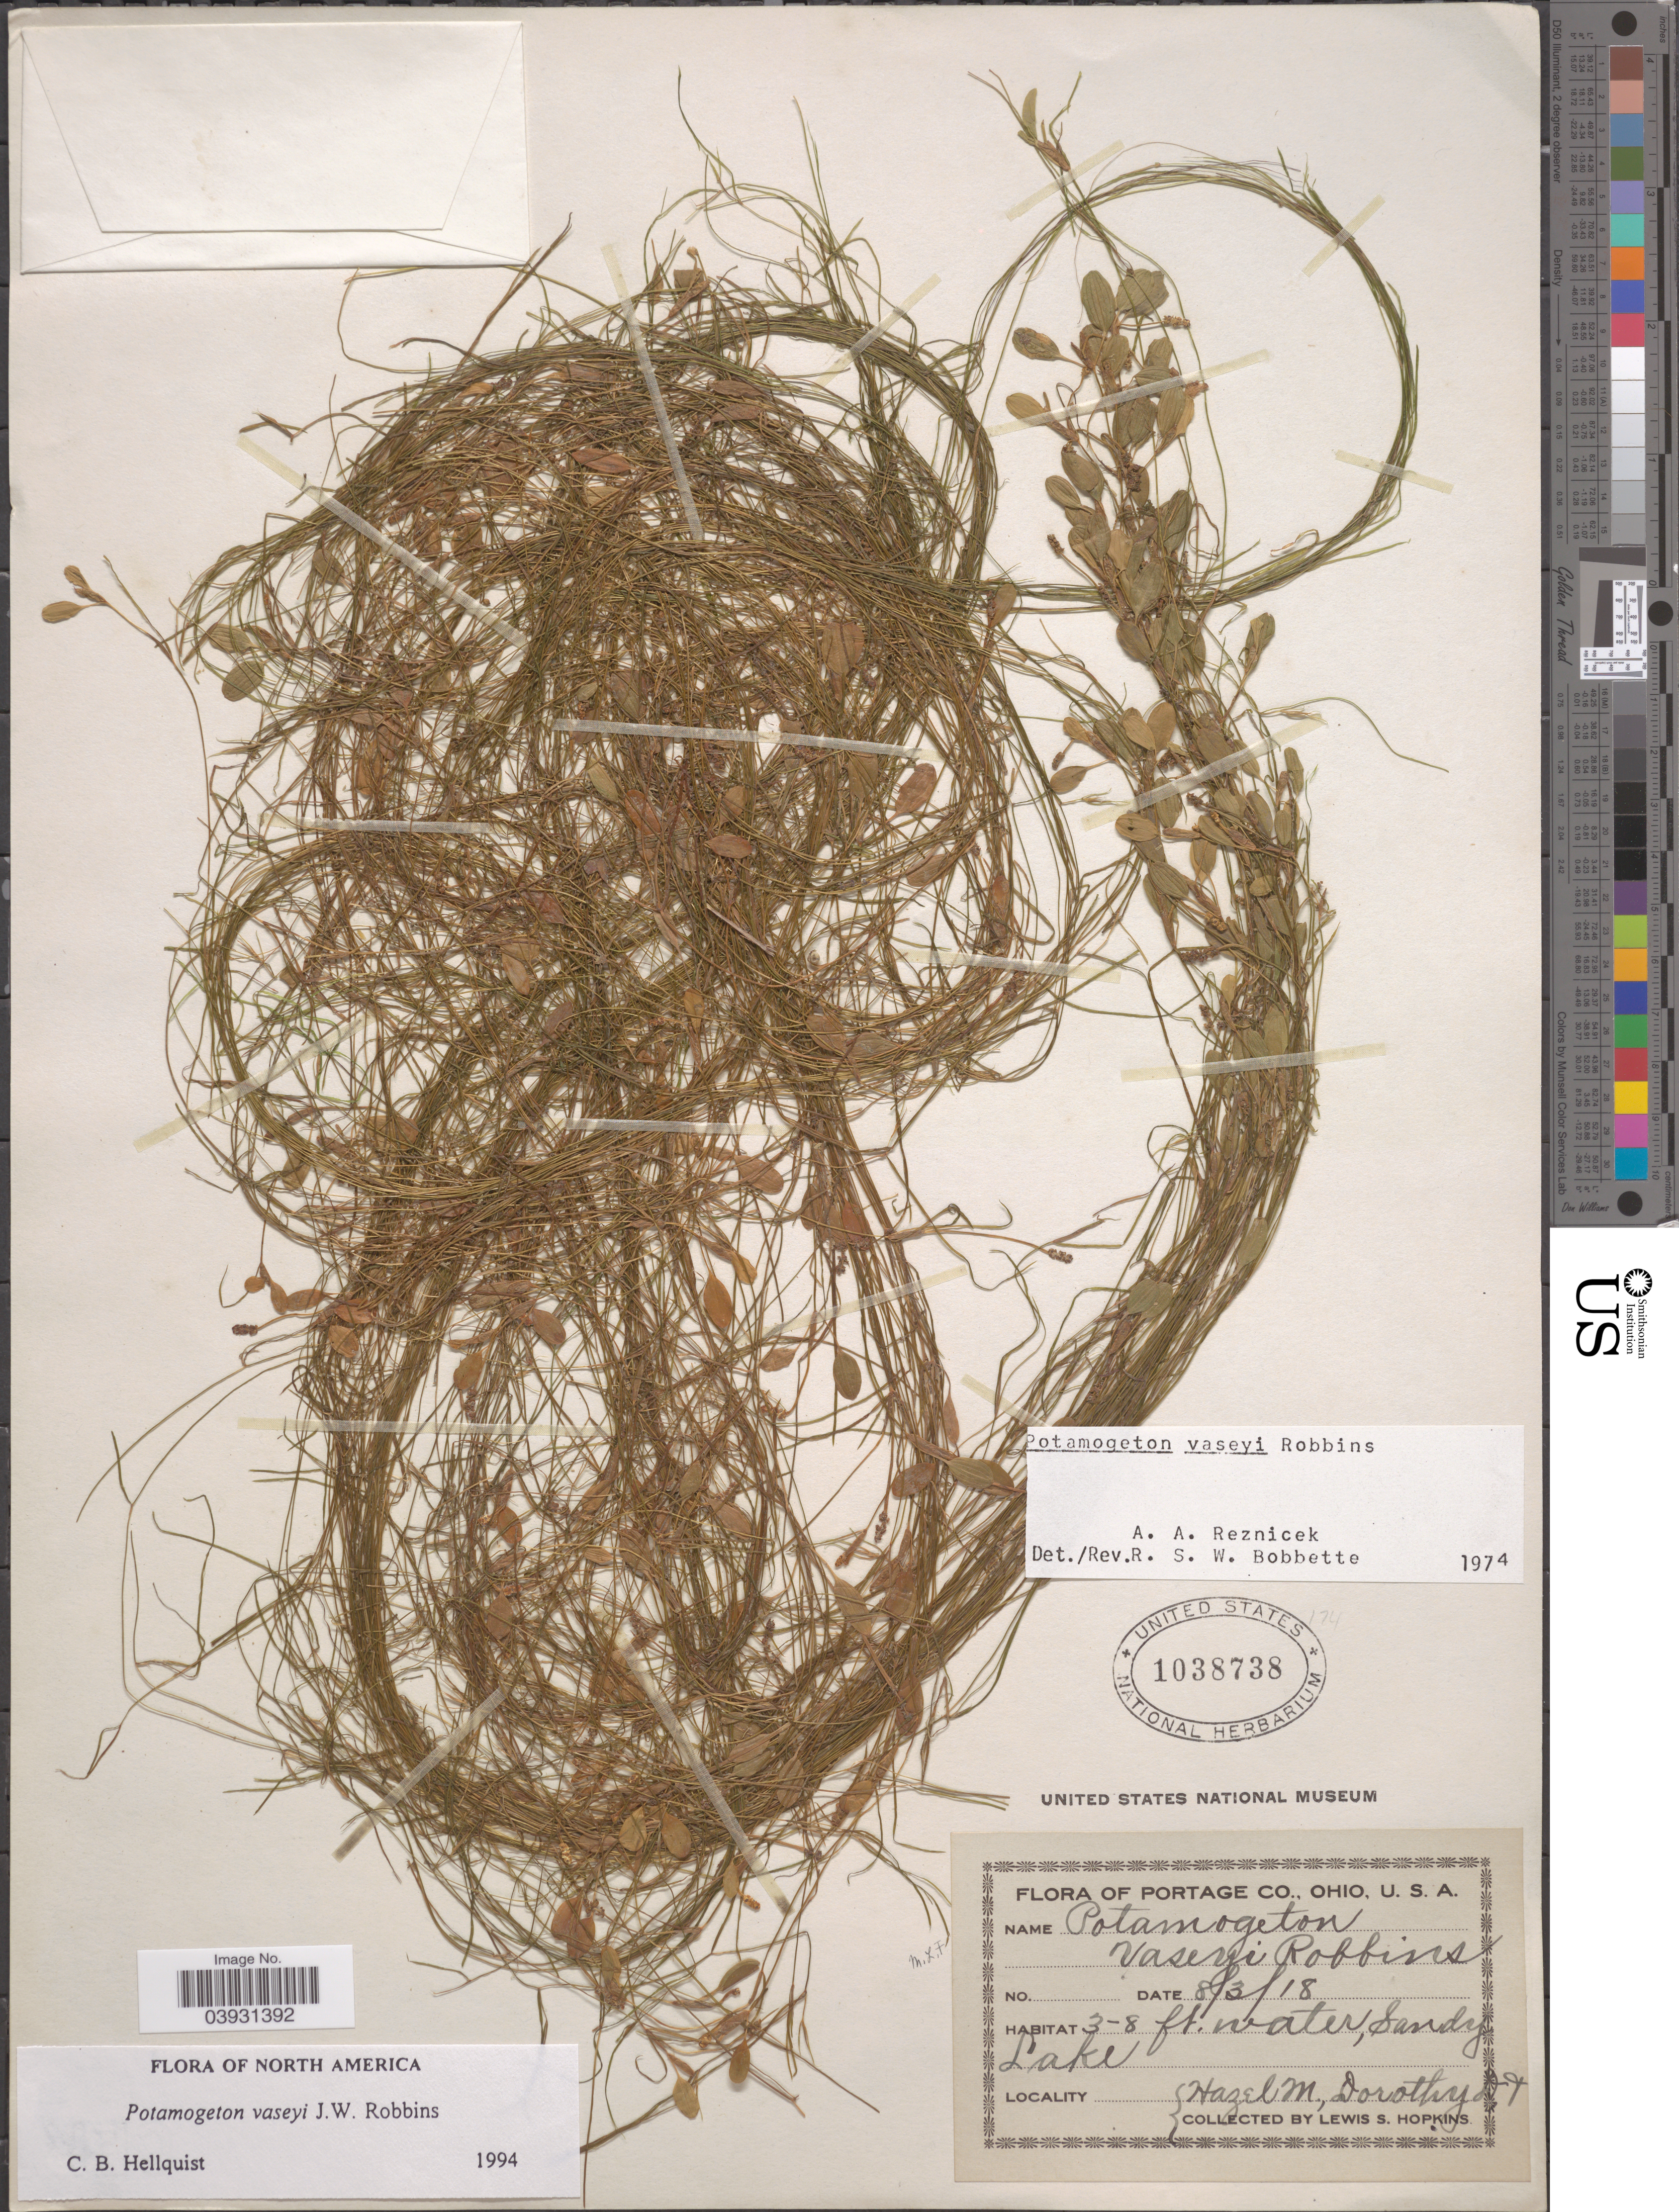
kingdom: Plantae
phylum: Tracheophyta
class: Liliopsida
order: Alismatales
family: Potamogetonaceae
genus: Potamogeton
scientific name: Potamogeton vaseyi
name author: J.W. Robbins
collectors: L. Hopkins, M. Hazel & D. Dorothy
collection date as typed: Transcribed d/m/y: 3/8/18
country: United States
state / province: Ohio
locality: Portage Co. Sandy Lake.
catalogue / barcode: US 1038738